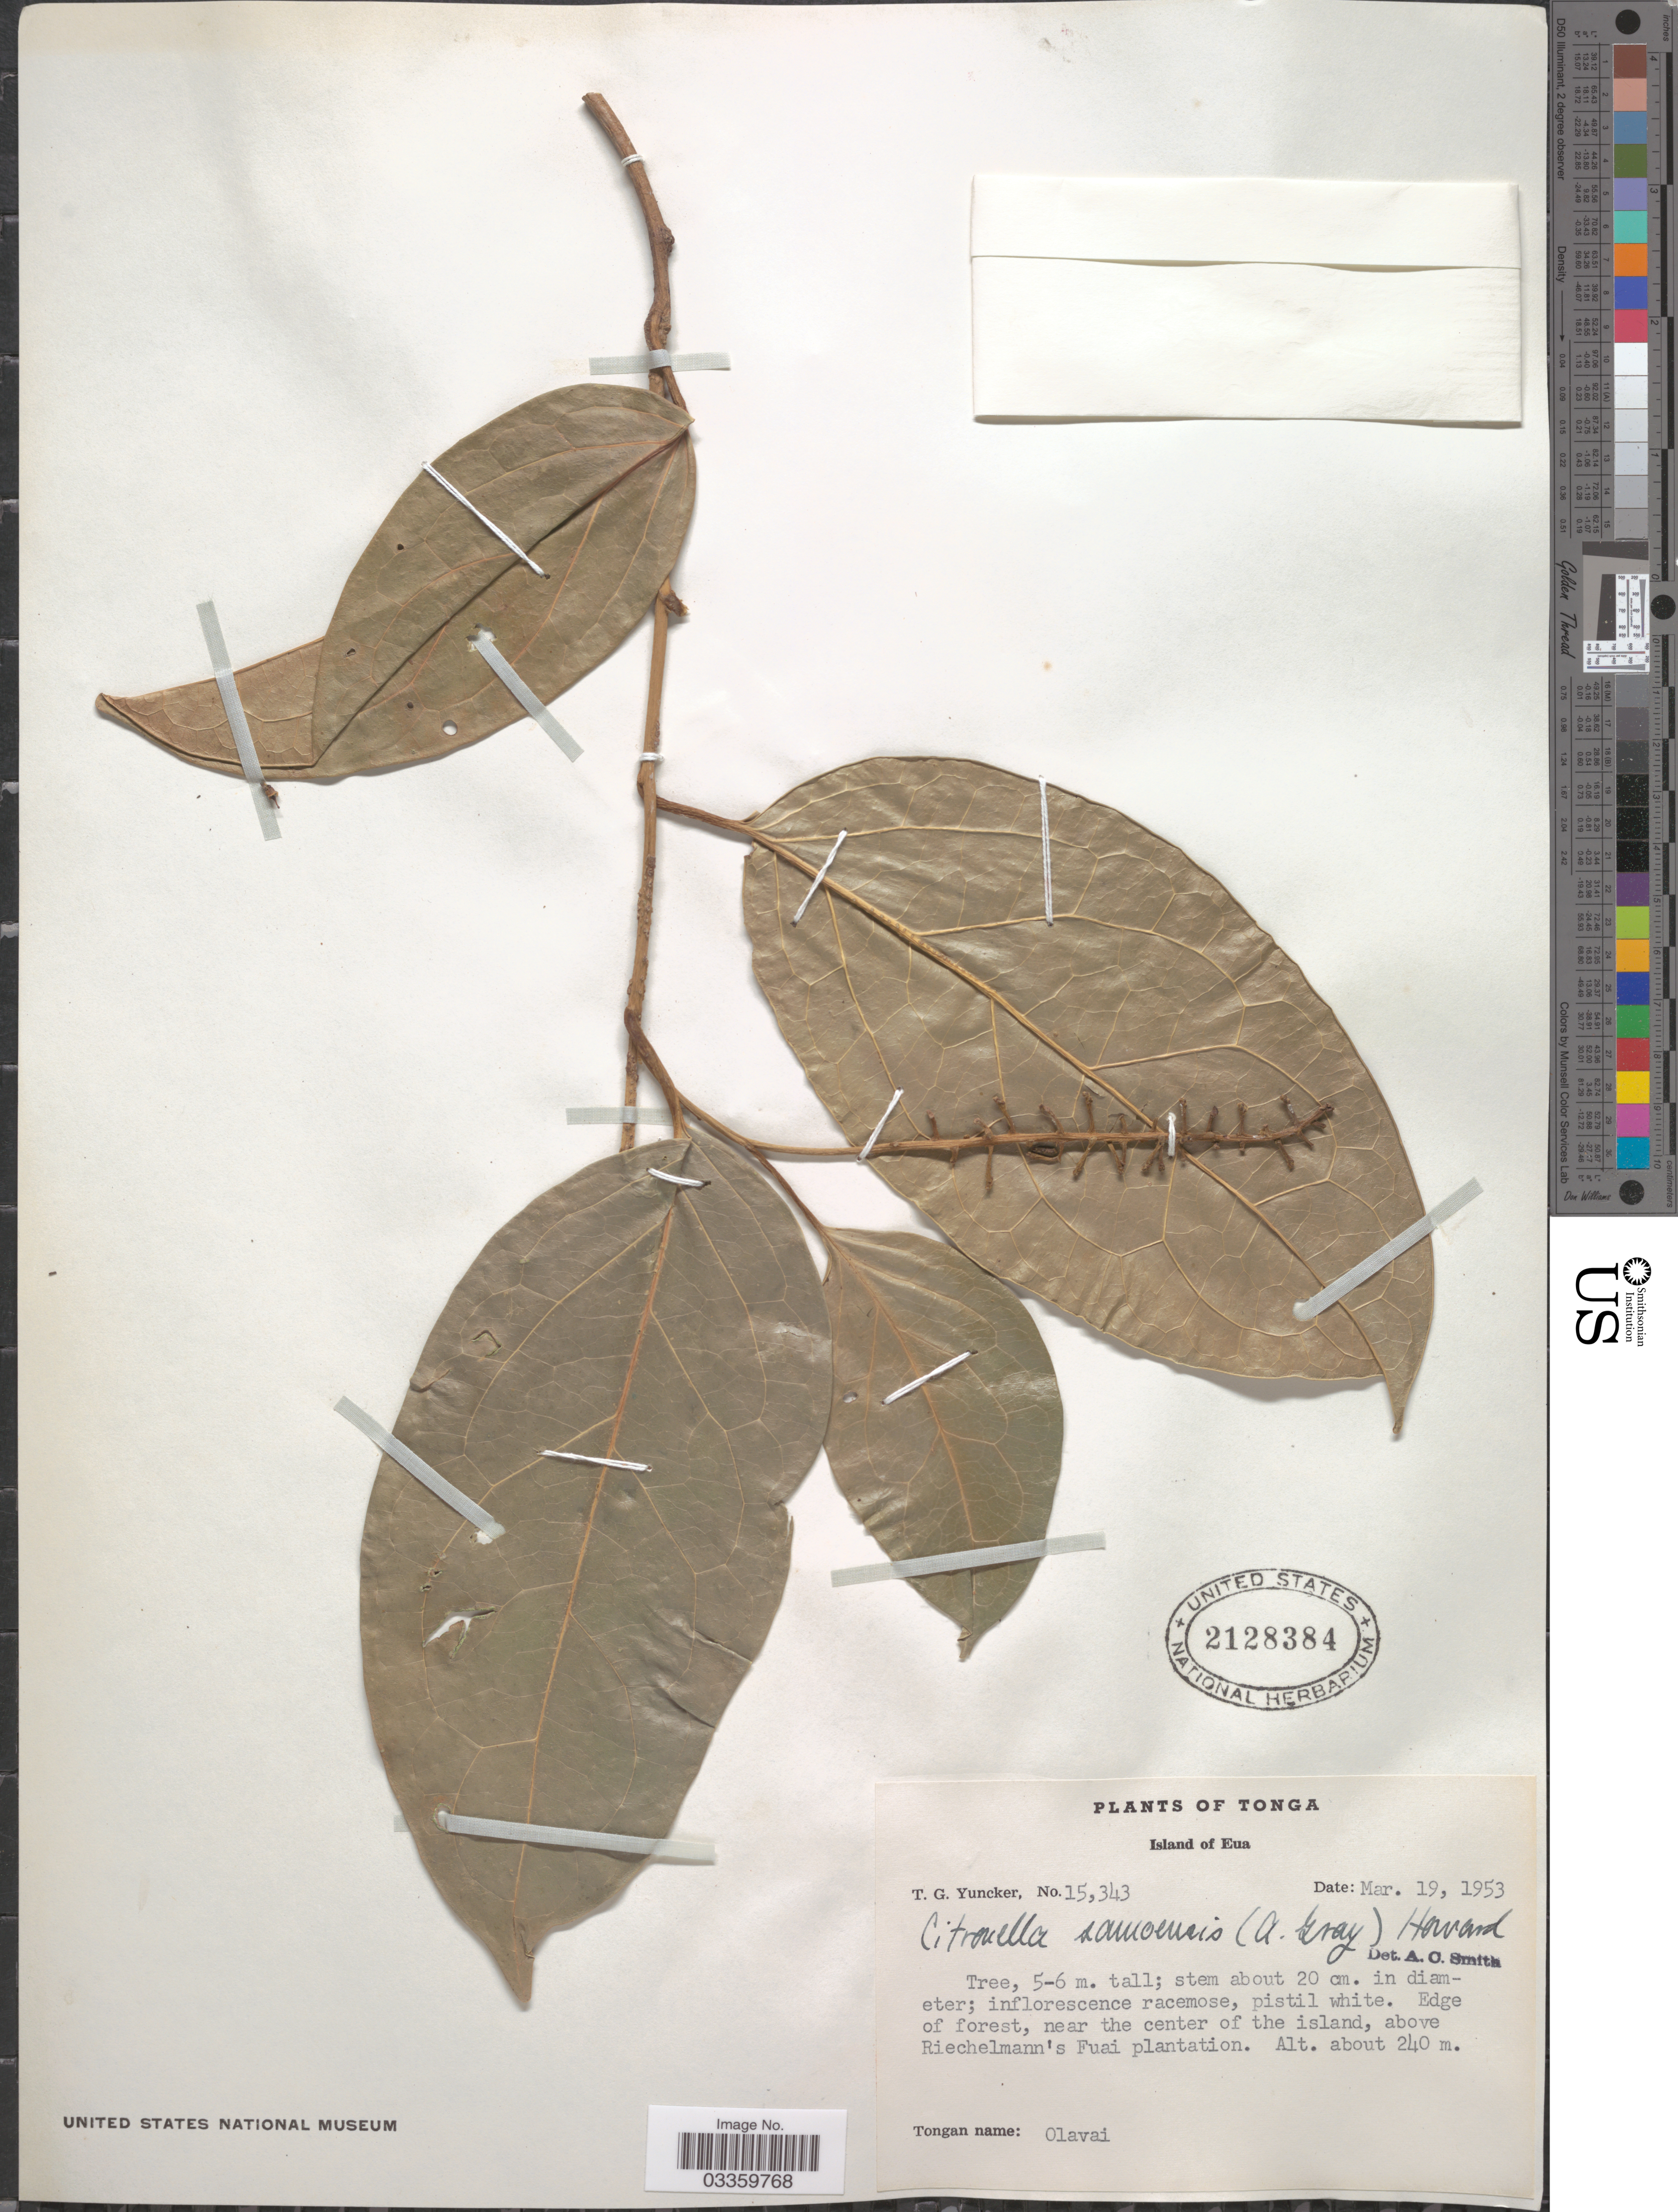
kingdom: Plantae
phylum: Tracheophyta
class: Magnoliopsida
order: Cardiopteridales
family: Cardiopteridaceae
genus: Citronella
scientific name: Citronella samoensis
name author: (A. Gray) R.A. Howard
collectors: T. G. Yuncker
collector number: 15343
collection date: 1953-03-19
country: Tonga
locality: Island of Eua, Edge of forest, near the center of the island, above Riechelmann's Fuai plantation.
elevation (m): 240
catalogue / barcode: US 2128384